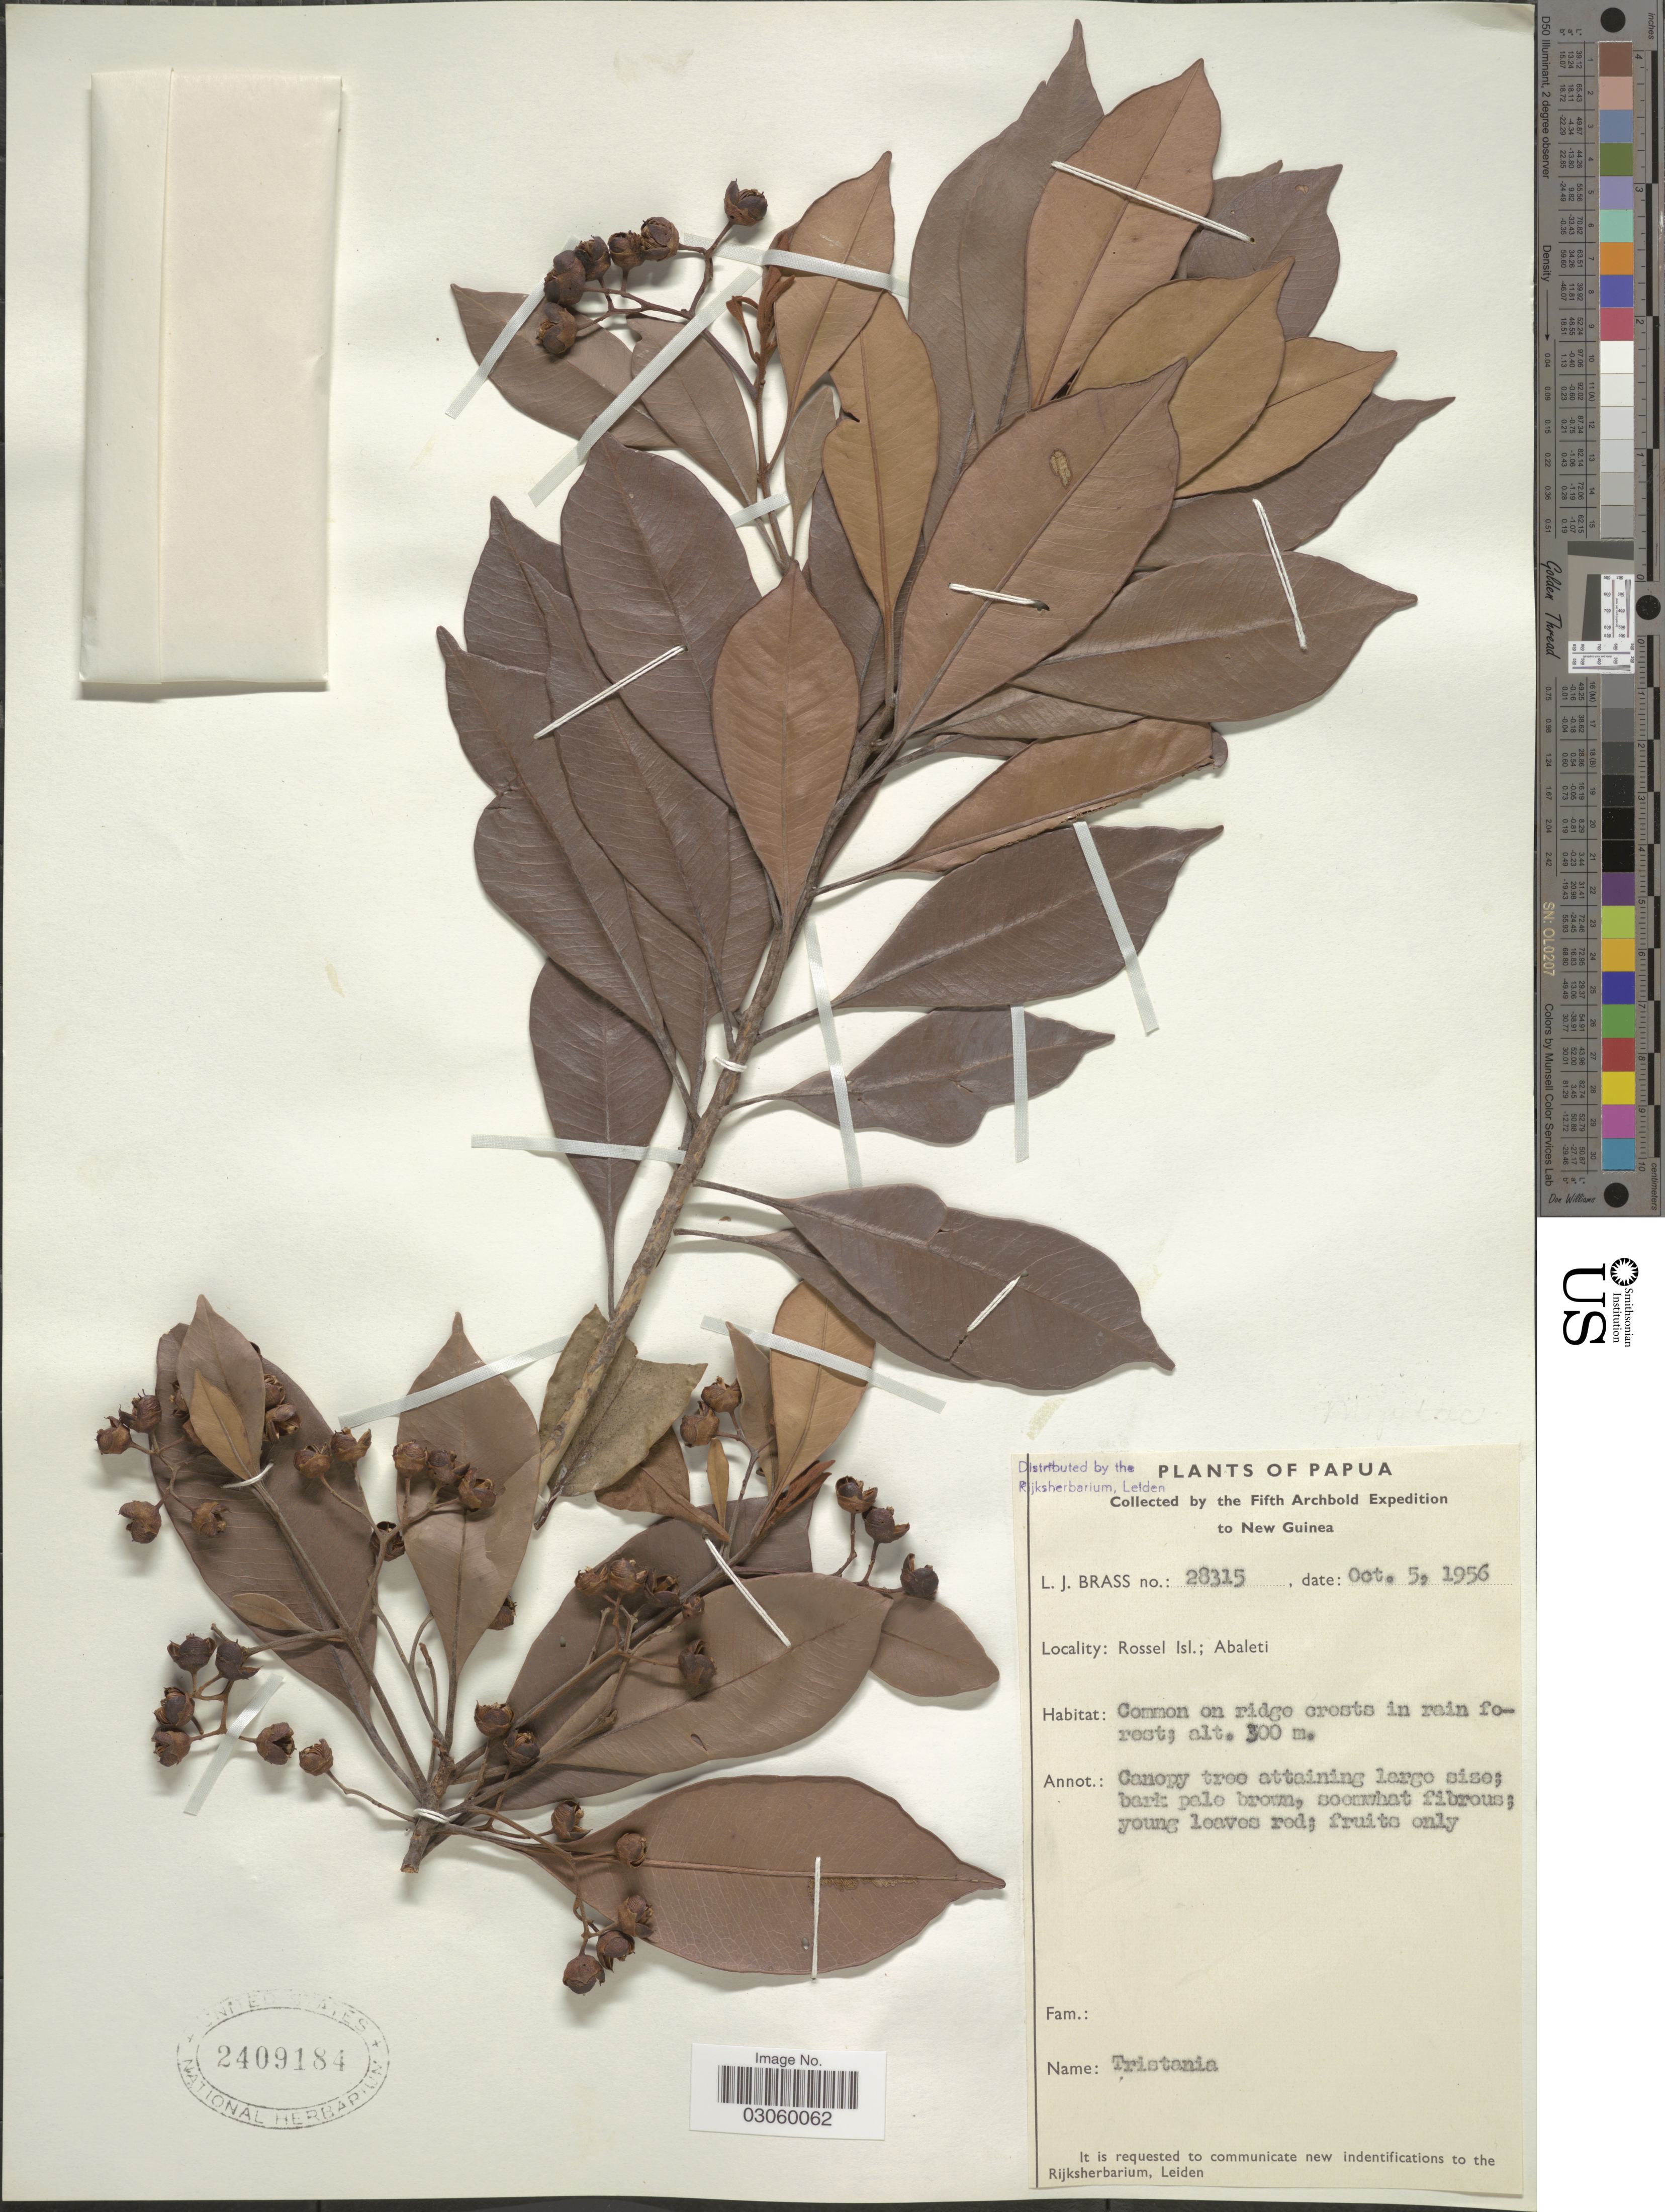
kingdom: Plantae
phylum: Tracheophyta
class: Magnoliopsida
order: Myrtales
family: Myrtaceae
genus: Tristaniopsis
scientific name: Tristaniopsis macrosperma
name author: (F. Muell.) P.G. Wilson & J. T. Waterh.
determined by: Wilson, Peter G.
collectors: L. J. Brass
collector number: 28315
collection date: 1956-10-05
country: Papua New Guinea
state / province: Milne Bay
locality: Papua, to New Guinea, Rossel Isl.; Abaleti.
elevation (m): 300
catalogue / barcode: US 2409184